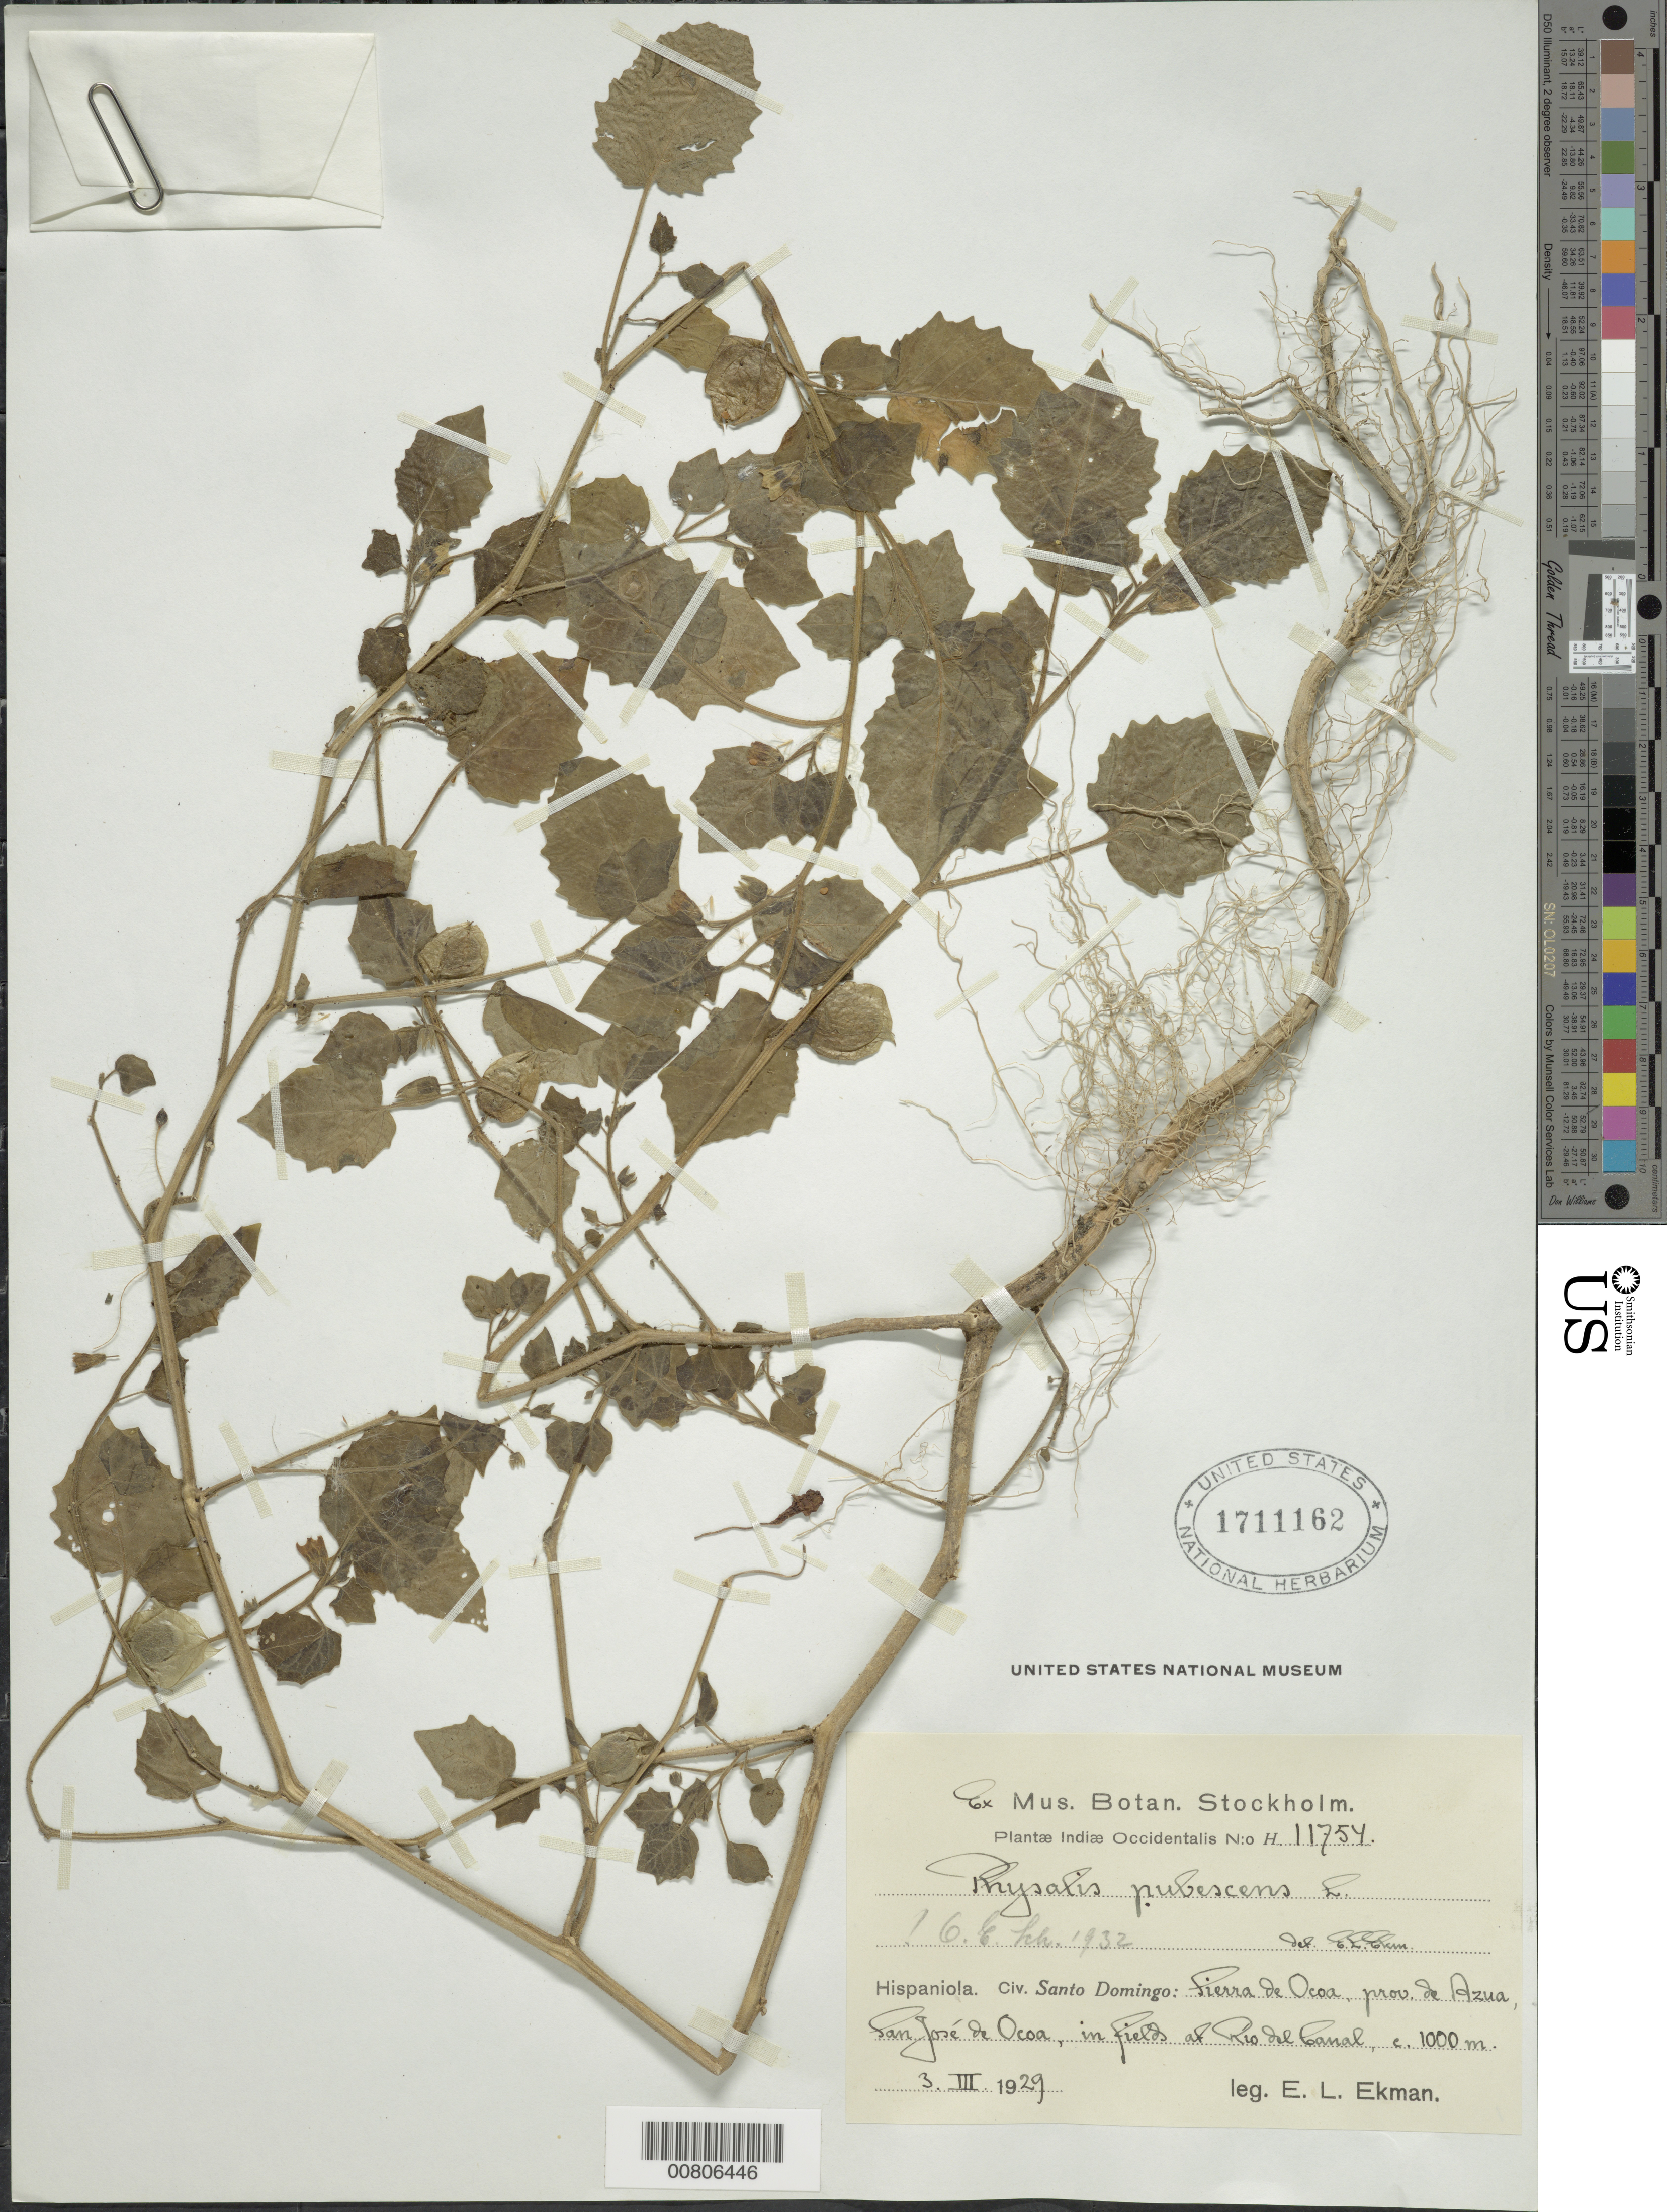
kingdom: Plantae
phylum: Tracheophyta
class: Magnoliopsida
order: Solanales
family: Solanaceae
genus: Physalis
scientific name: Physalis pubescens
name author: L.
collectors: E. L. Ekman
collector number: H 11754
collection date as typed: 03 Mar 1929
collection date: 1929-03-03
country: Dominican Republic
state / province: Azua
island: Hispaniola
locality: Sierra de Ocoa, San José de Ocoa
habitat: In fields of Río del Canal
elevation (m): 1000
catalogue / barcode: US 1711162